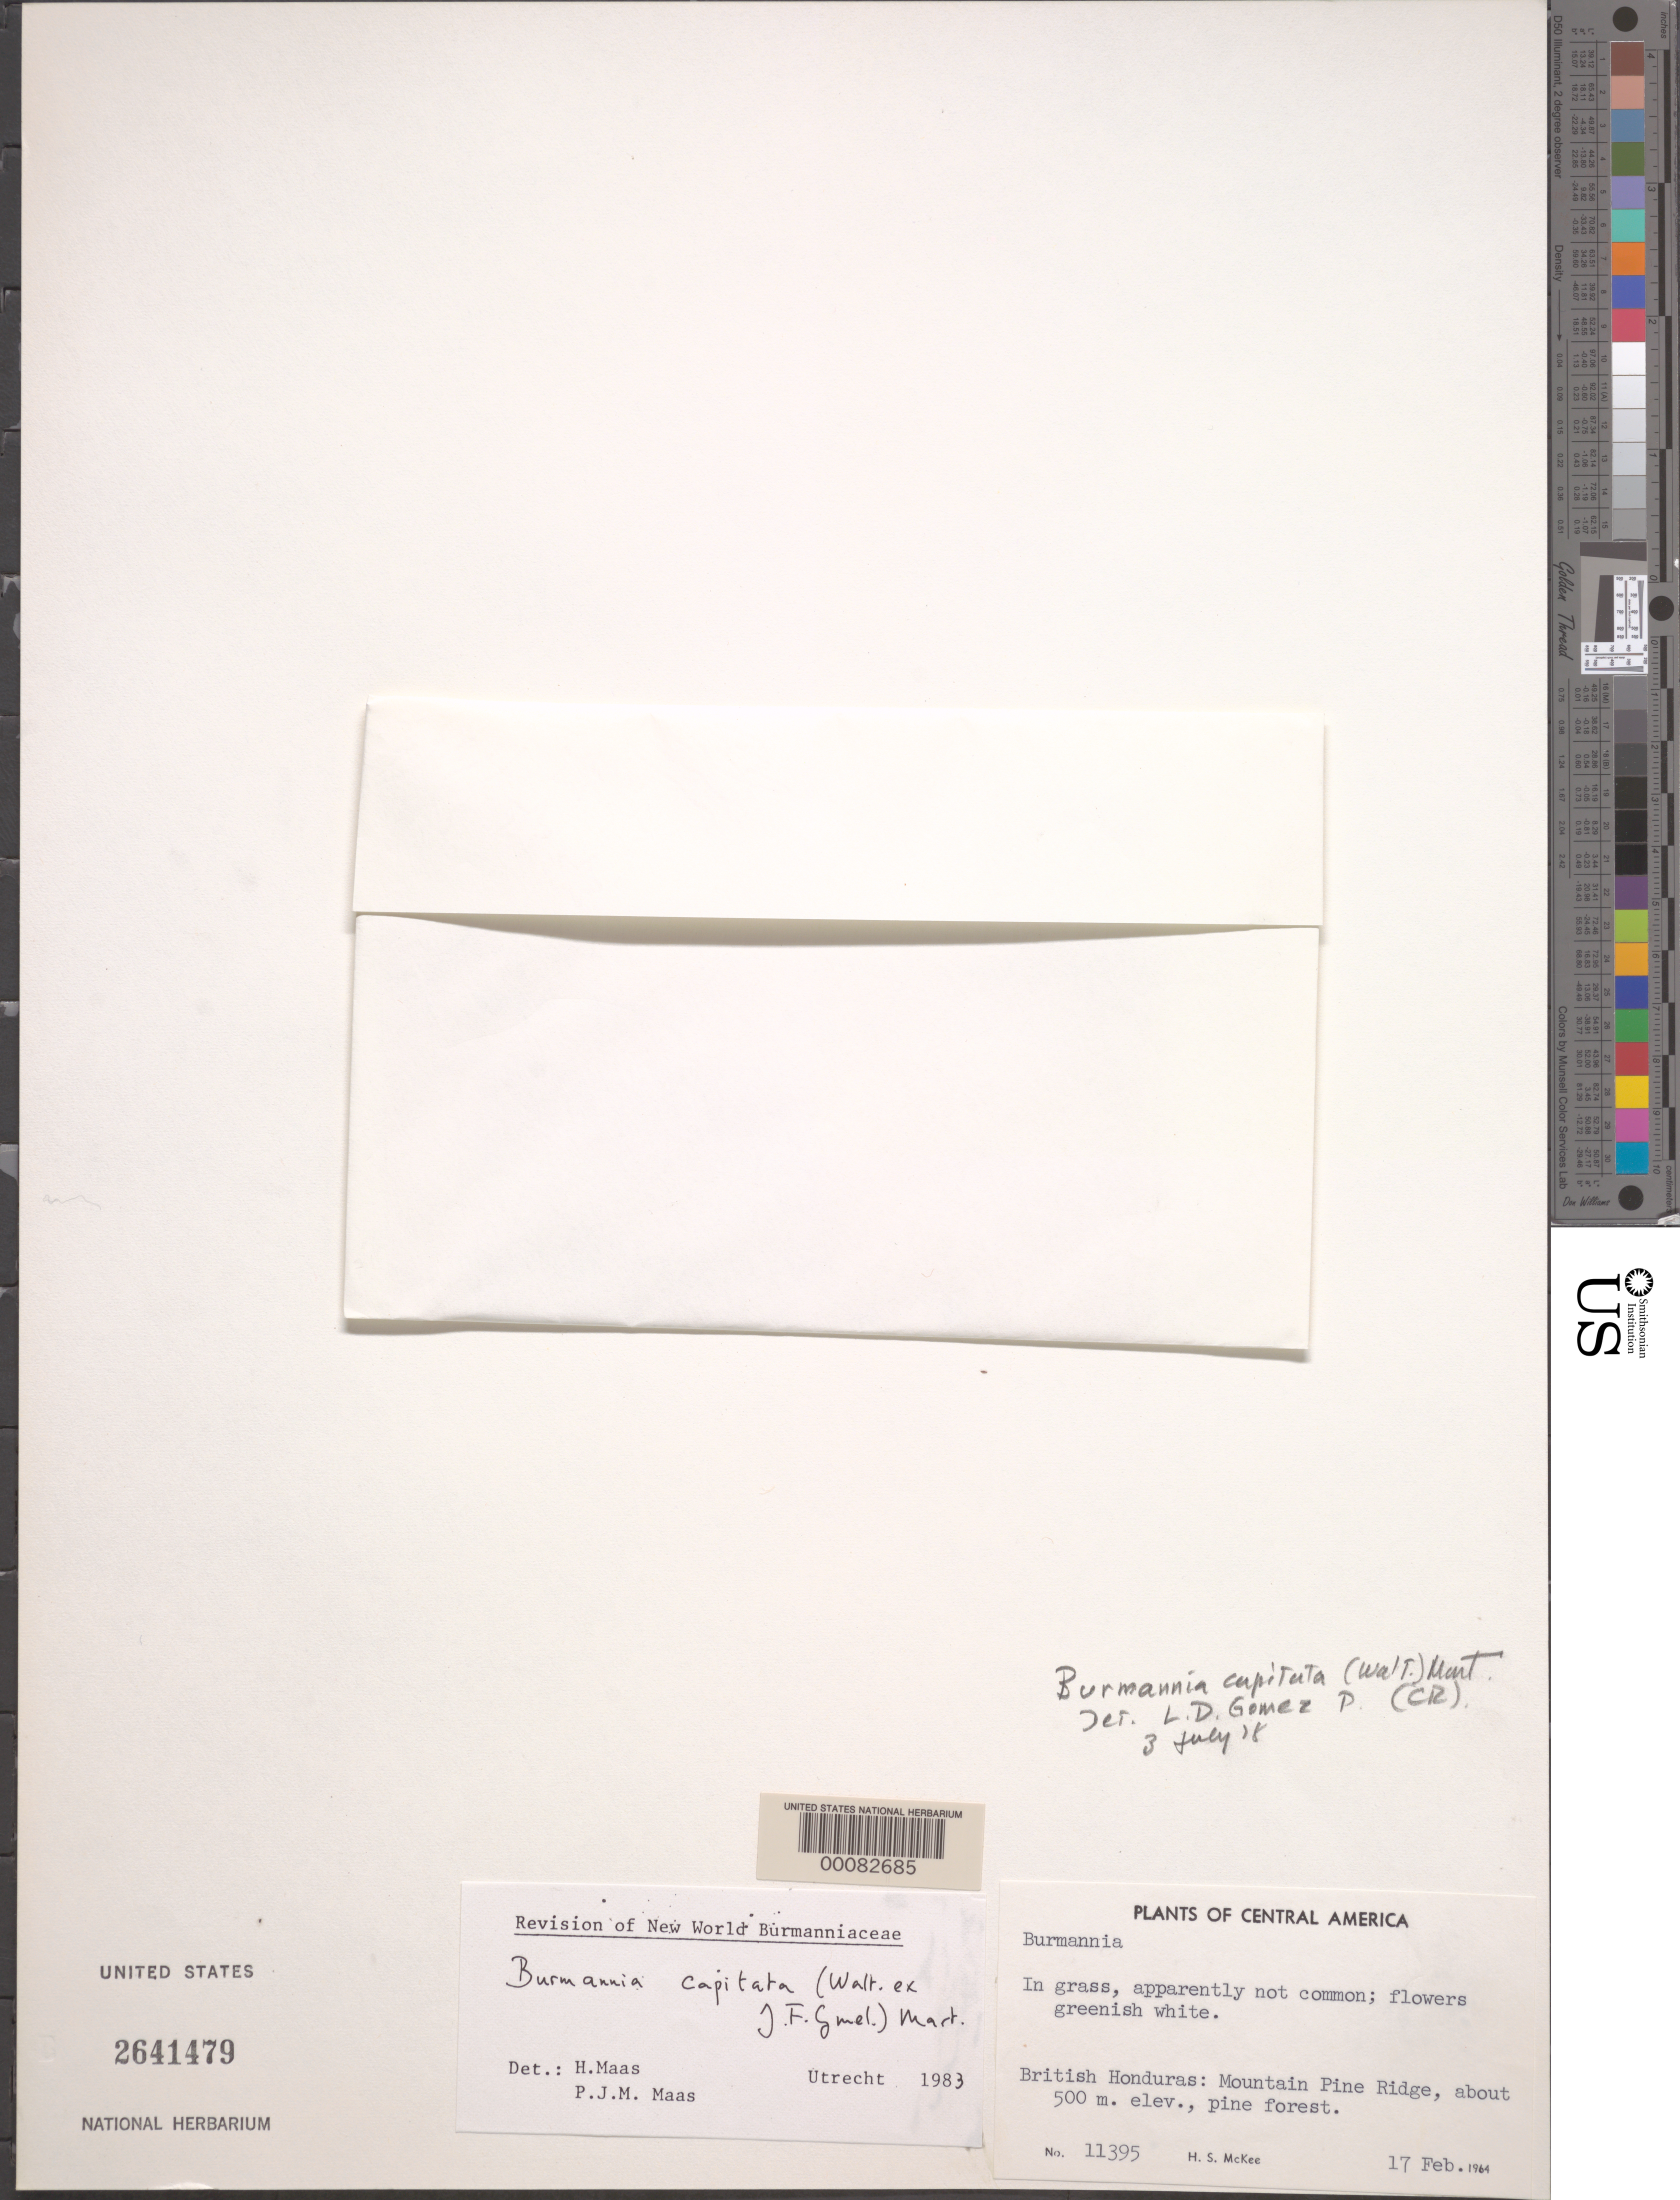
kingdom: Plantae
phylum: Tracheophyta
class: Liliopsida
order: Dioscoreales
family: Burmanniaceae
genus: Burmannia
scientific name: Burmannia capitata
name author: (Walter ex J.F. Gmel.) Mart.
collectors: H. S. McKee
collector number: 11395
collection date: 1964-02-17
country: Belize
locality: British Honduras: Mountain Pine Ridge.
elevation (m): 500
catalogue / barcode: US 2641479